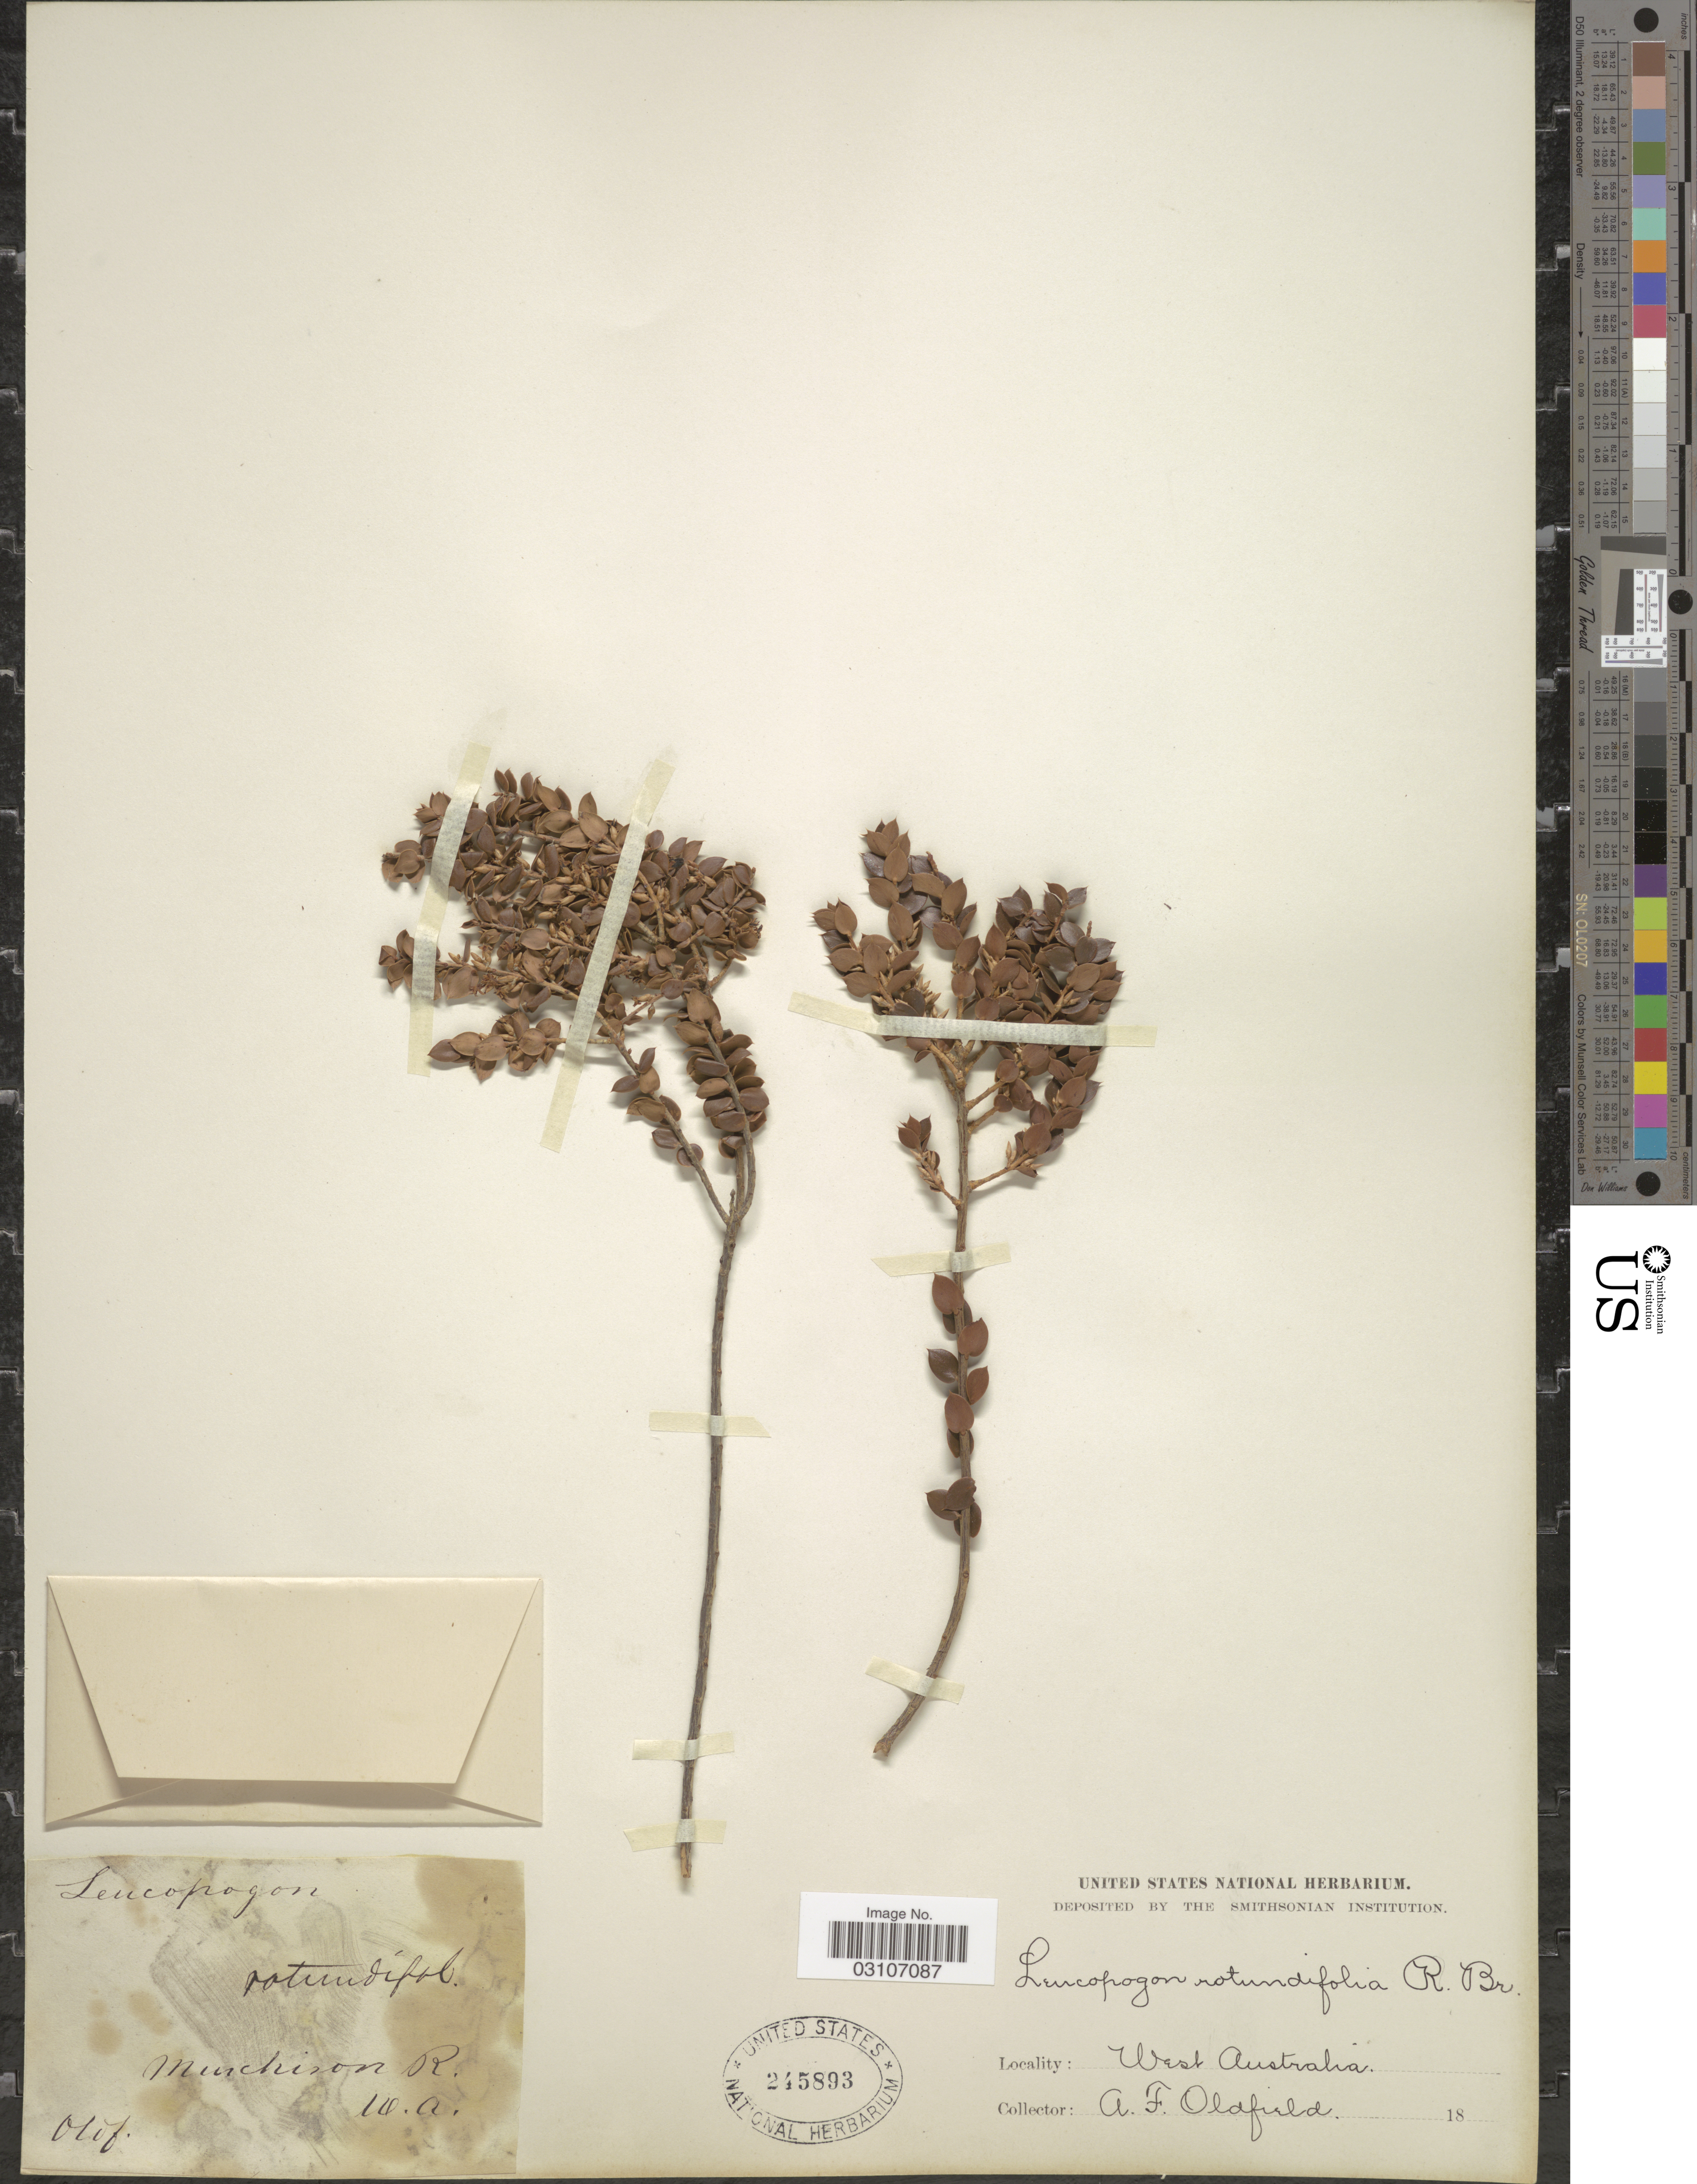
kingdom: Plantae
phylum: Tracheophyta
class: Magnoliopsida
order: Ericales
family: Ericaceae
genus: Leucopogon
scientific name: Leucopogon rotundifolius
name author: R. Br.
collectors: A. Oldfield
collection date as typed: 18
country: Australia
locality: West Australia. Murchison R.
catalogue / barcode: US 245893